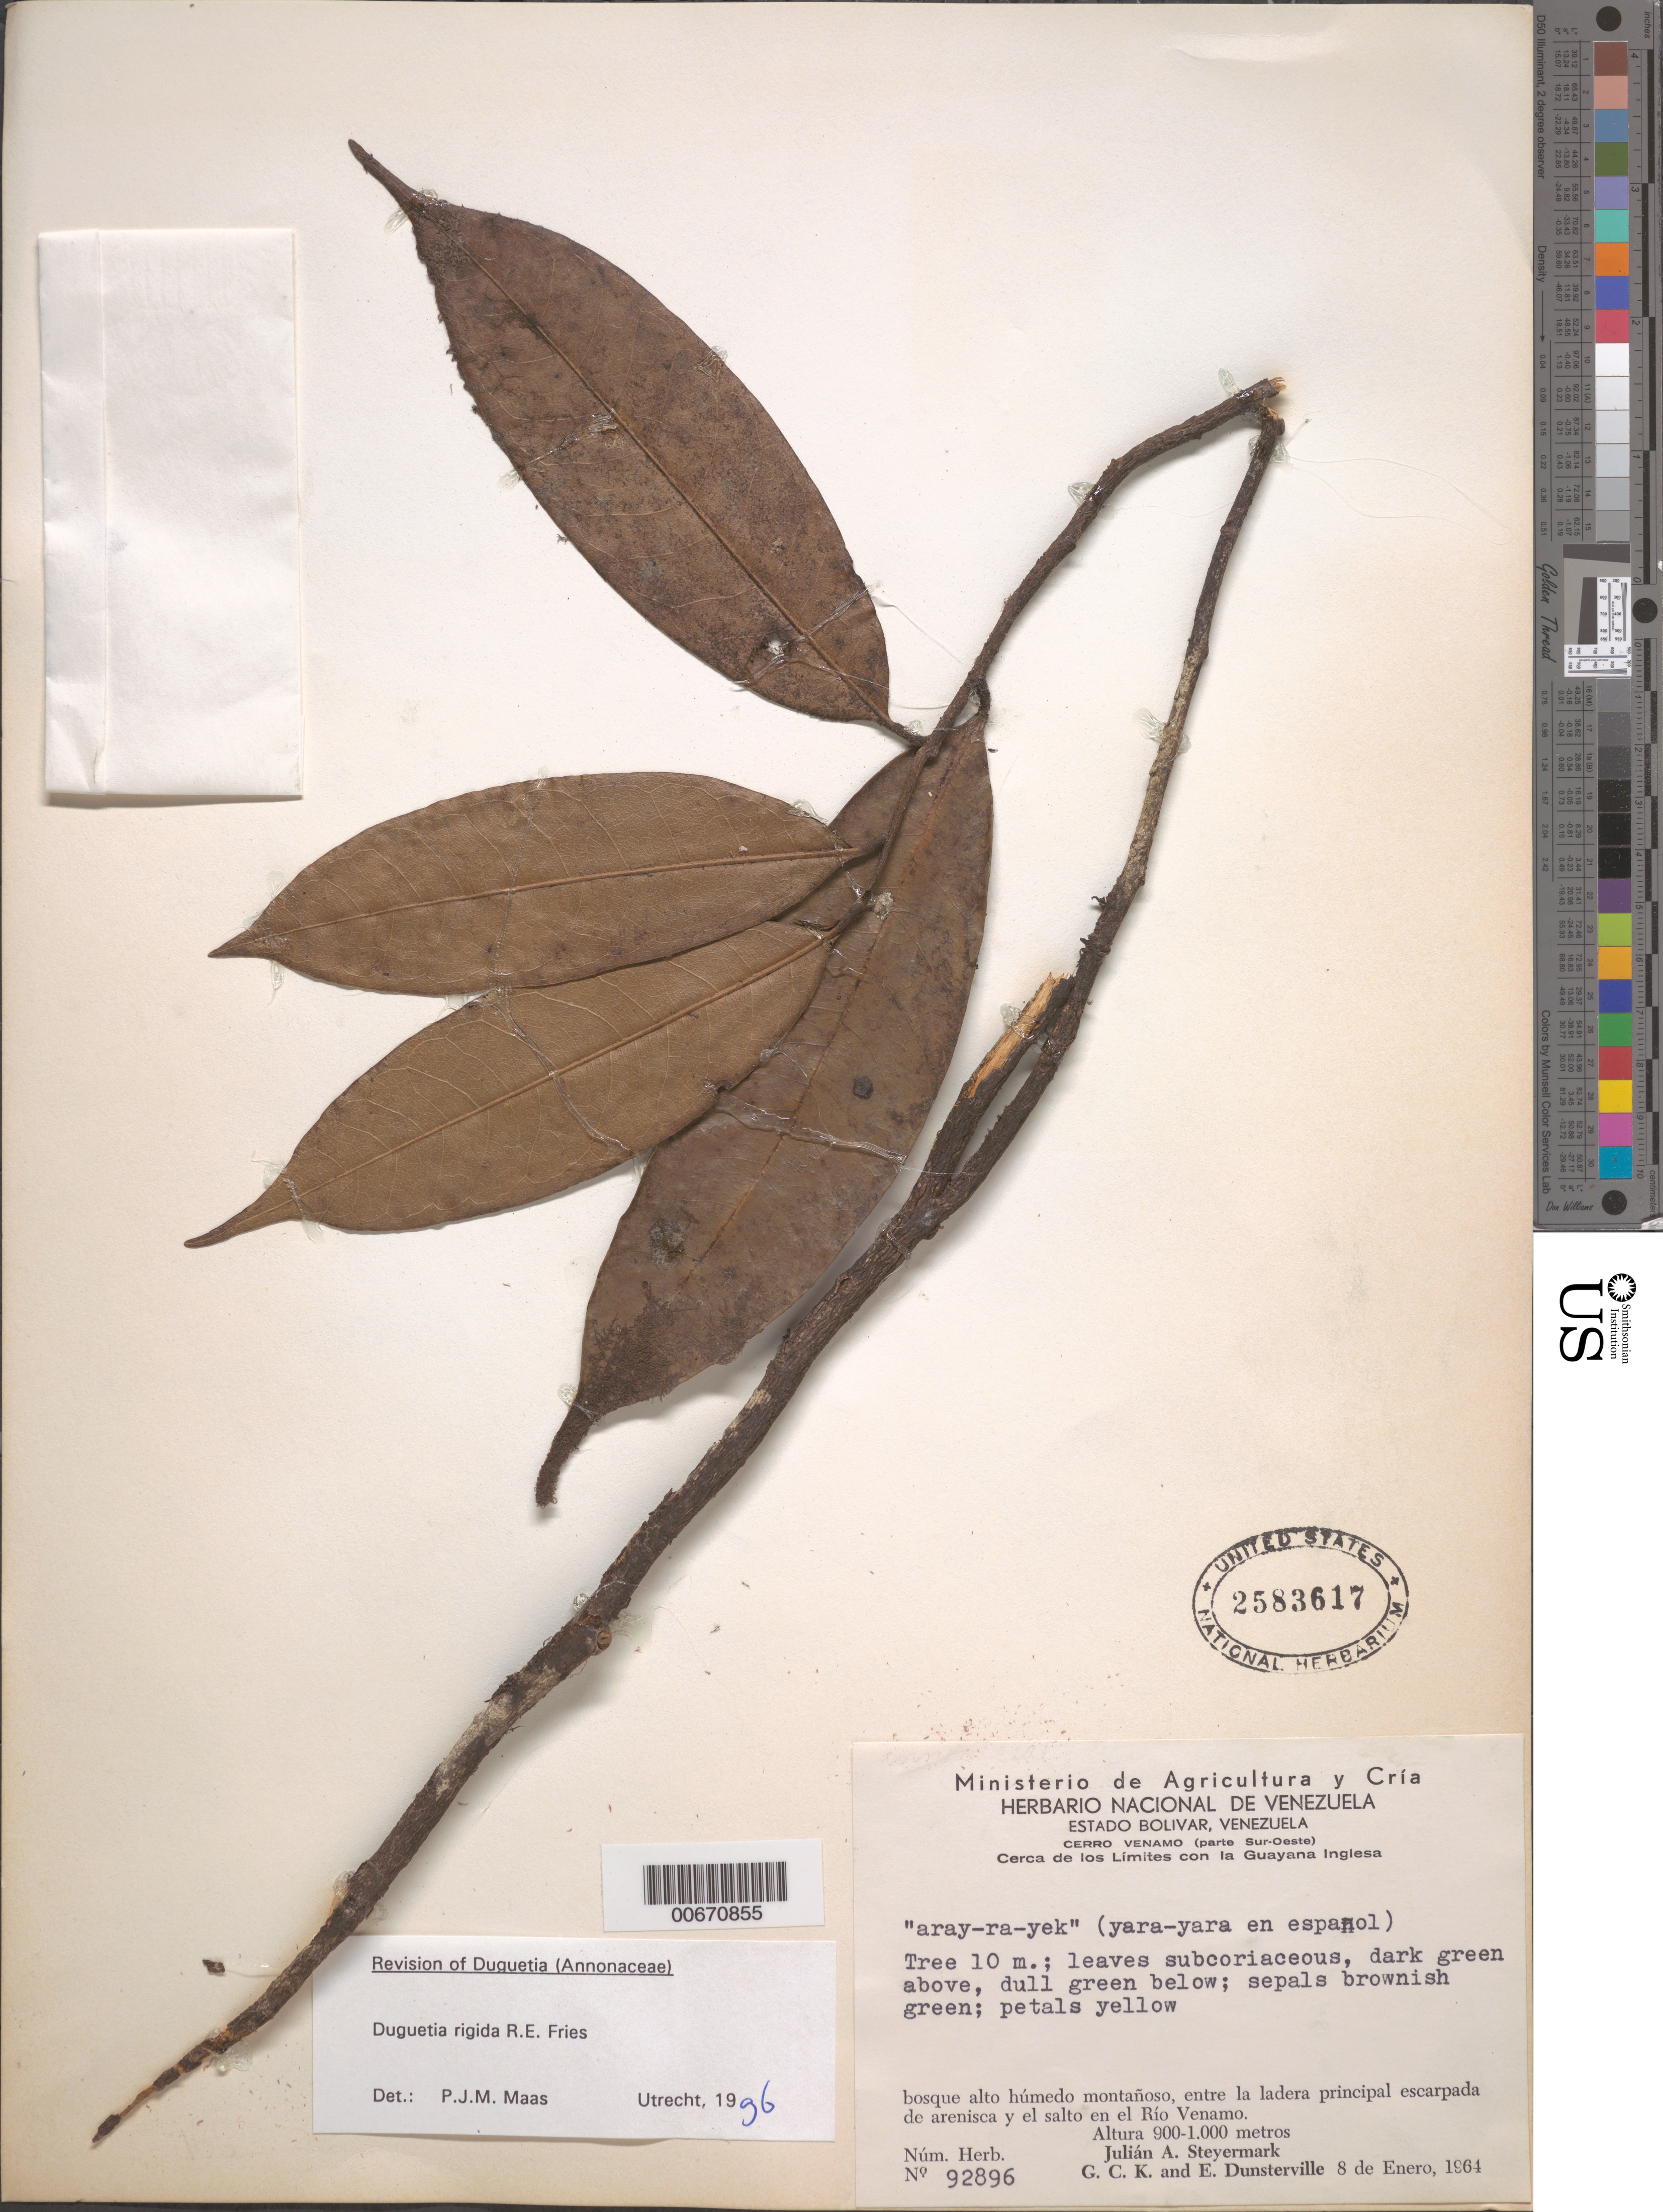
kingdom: Plantae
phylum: Tracheophyta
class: Magnoliopsida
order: Magnoliales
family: Annonaceae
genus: Duguetia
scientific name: Duguetia rigida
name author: R.E. Fr.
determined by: Maas, Paul J. M.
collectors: J. Steyermark, G. C. K. Dunsterville & E. Dunsterville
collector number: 92896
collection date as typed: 8-Jan-64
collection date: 1964-01-08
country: Venezuela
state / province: Bolívar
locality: Cerro Venamo (parte Sur-Oeste), Río Venamo, vecindades del salto, cerca de los límites con la Guayana Inglesa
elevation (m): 900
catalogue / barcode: US 2583617